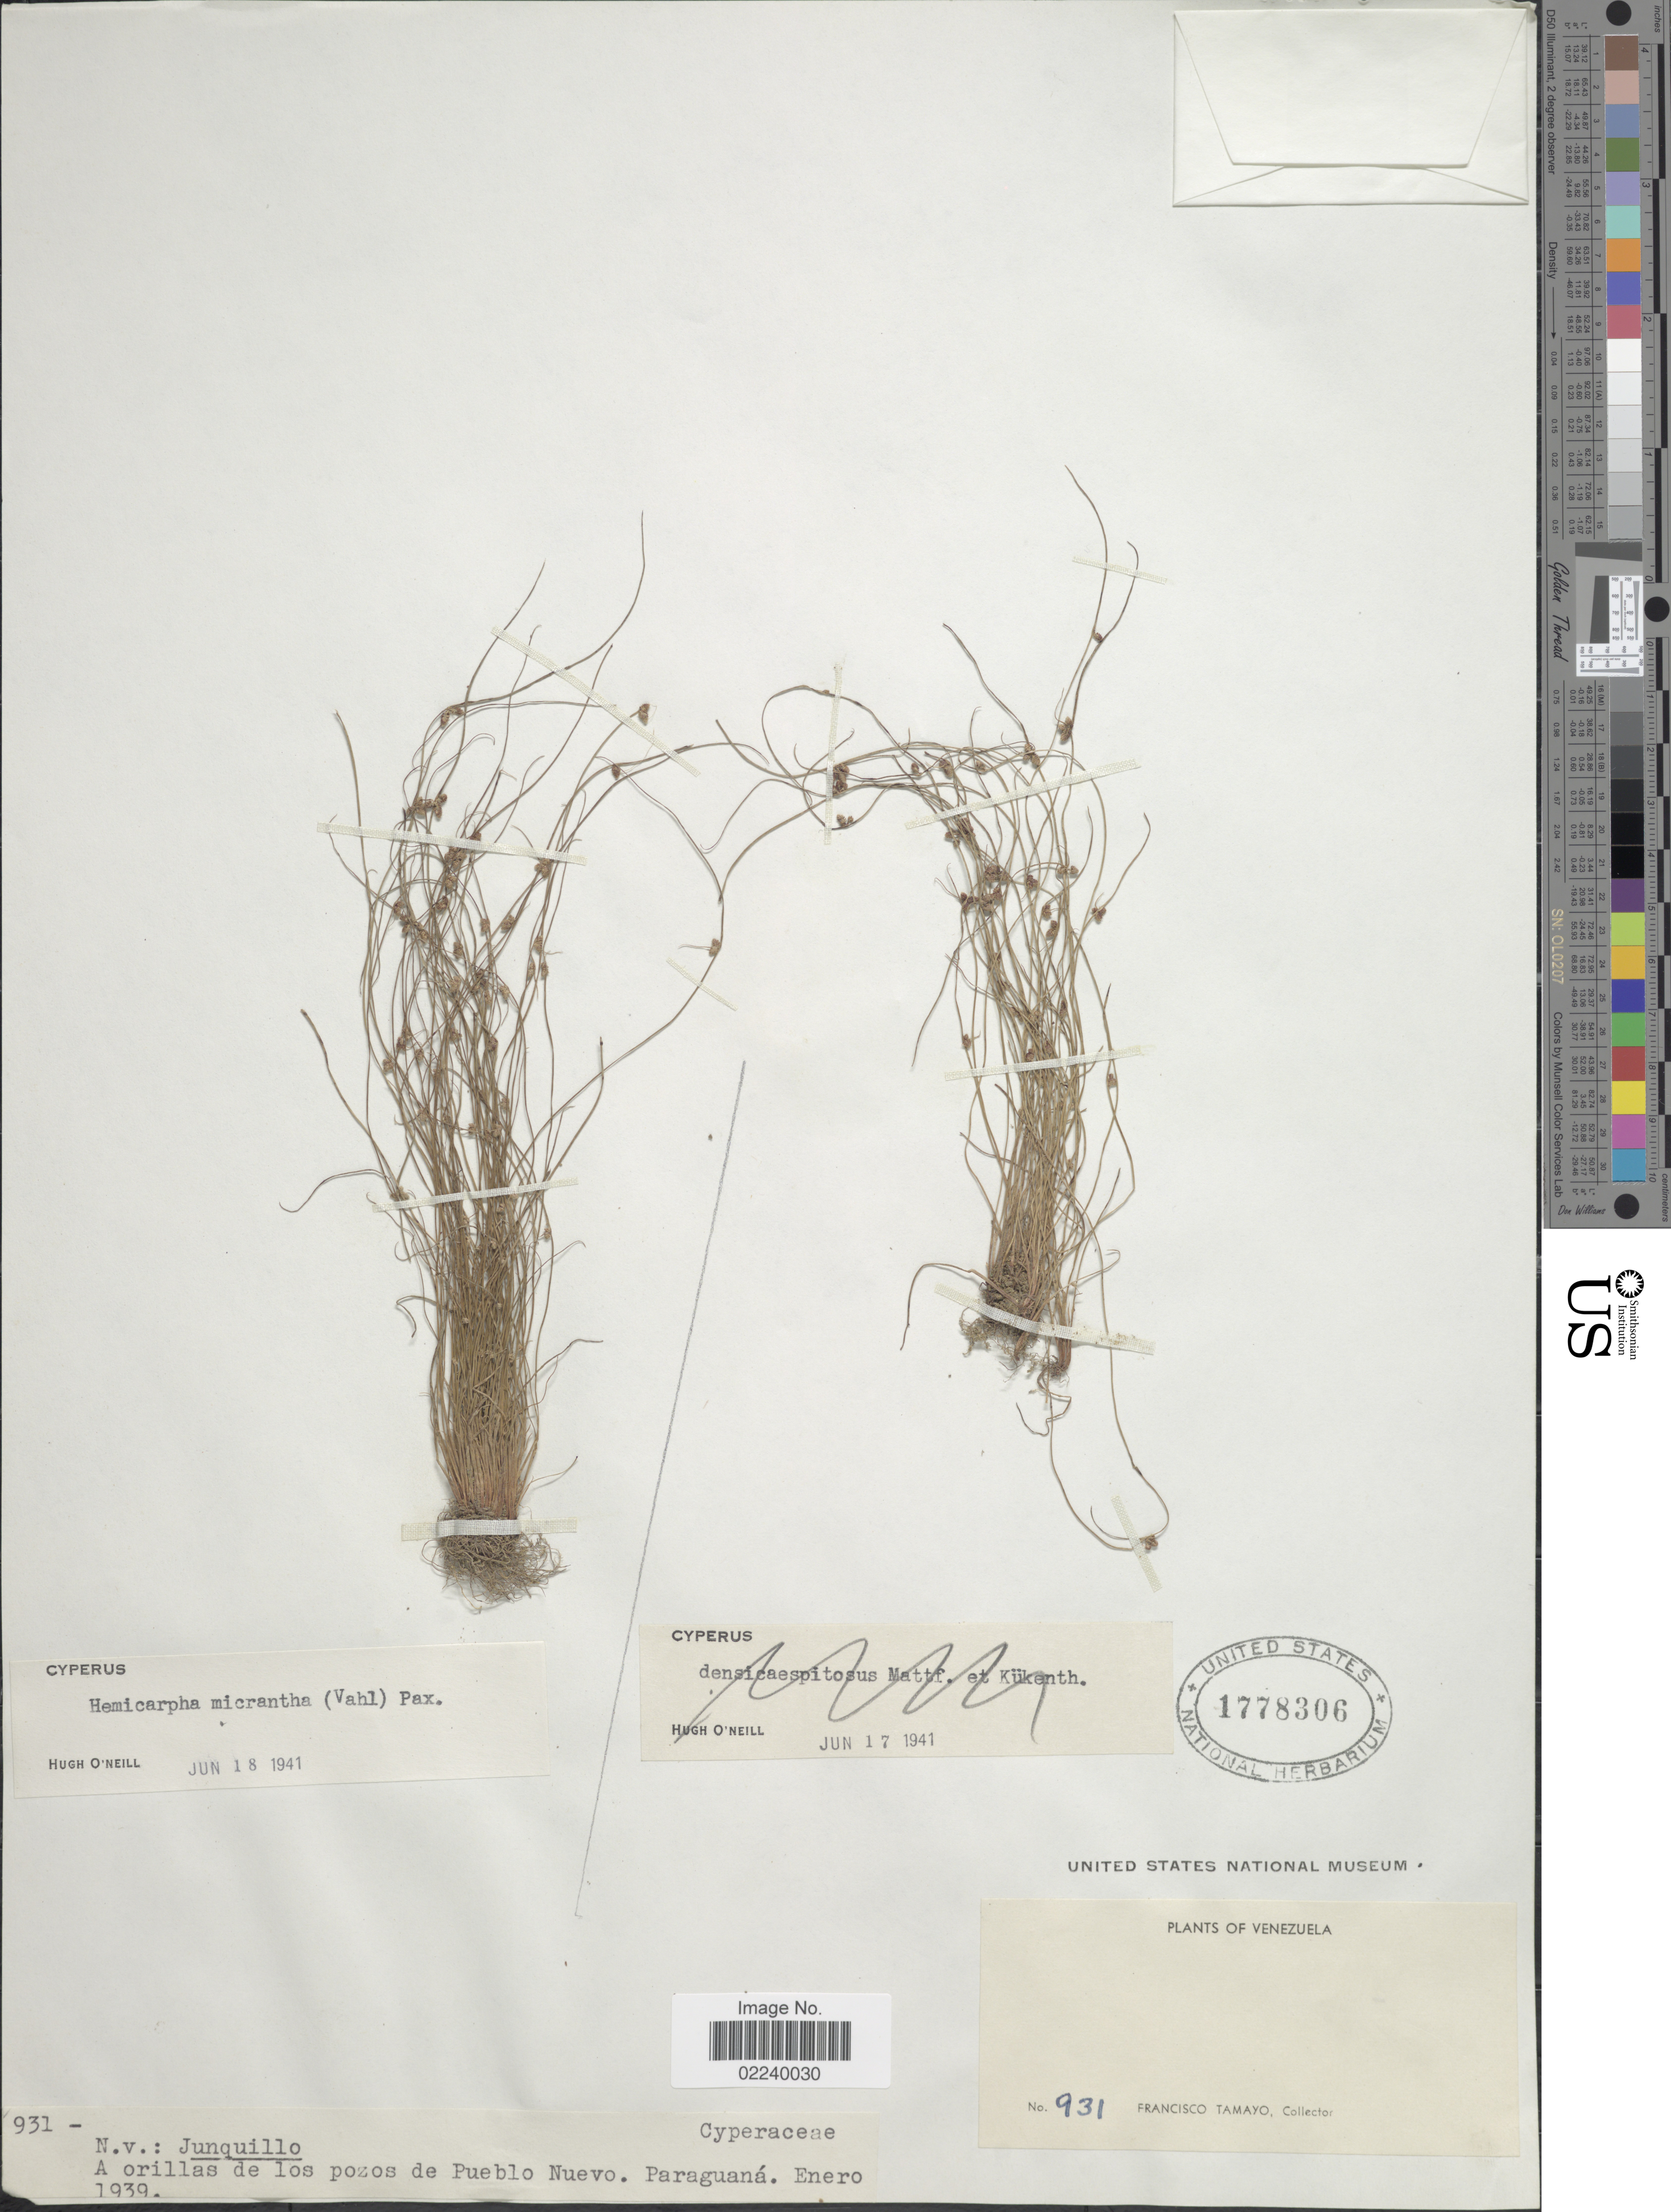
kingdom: Plantae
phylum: Tracheophyta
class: Liliopsida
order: Poales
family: Cyperaceae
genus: Cyperus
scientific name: Cyperus subsquarrosus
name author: (Muhl.) Bauters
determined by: Strong, M. T., (US), Smithsonian Institution - National Museum of Natural History (UNITED STATES)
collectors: F. Tamayo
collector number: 931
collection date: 1939-01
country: Venezuela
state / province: Falcón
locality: A orillas de los pozos de Pueblo Nuevo, Paraguano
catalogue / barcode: US 1778306